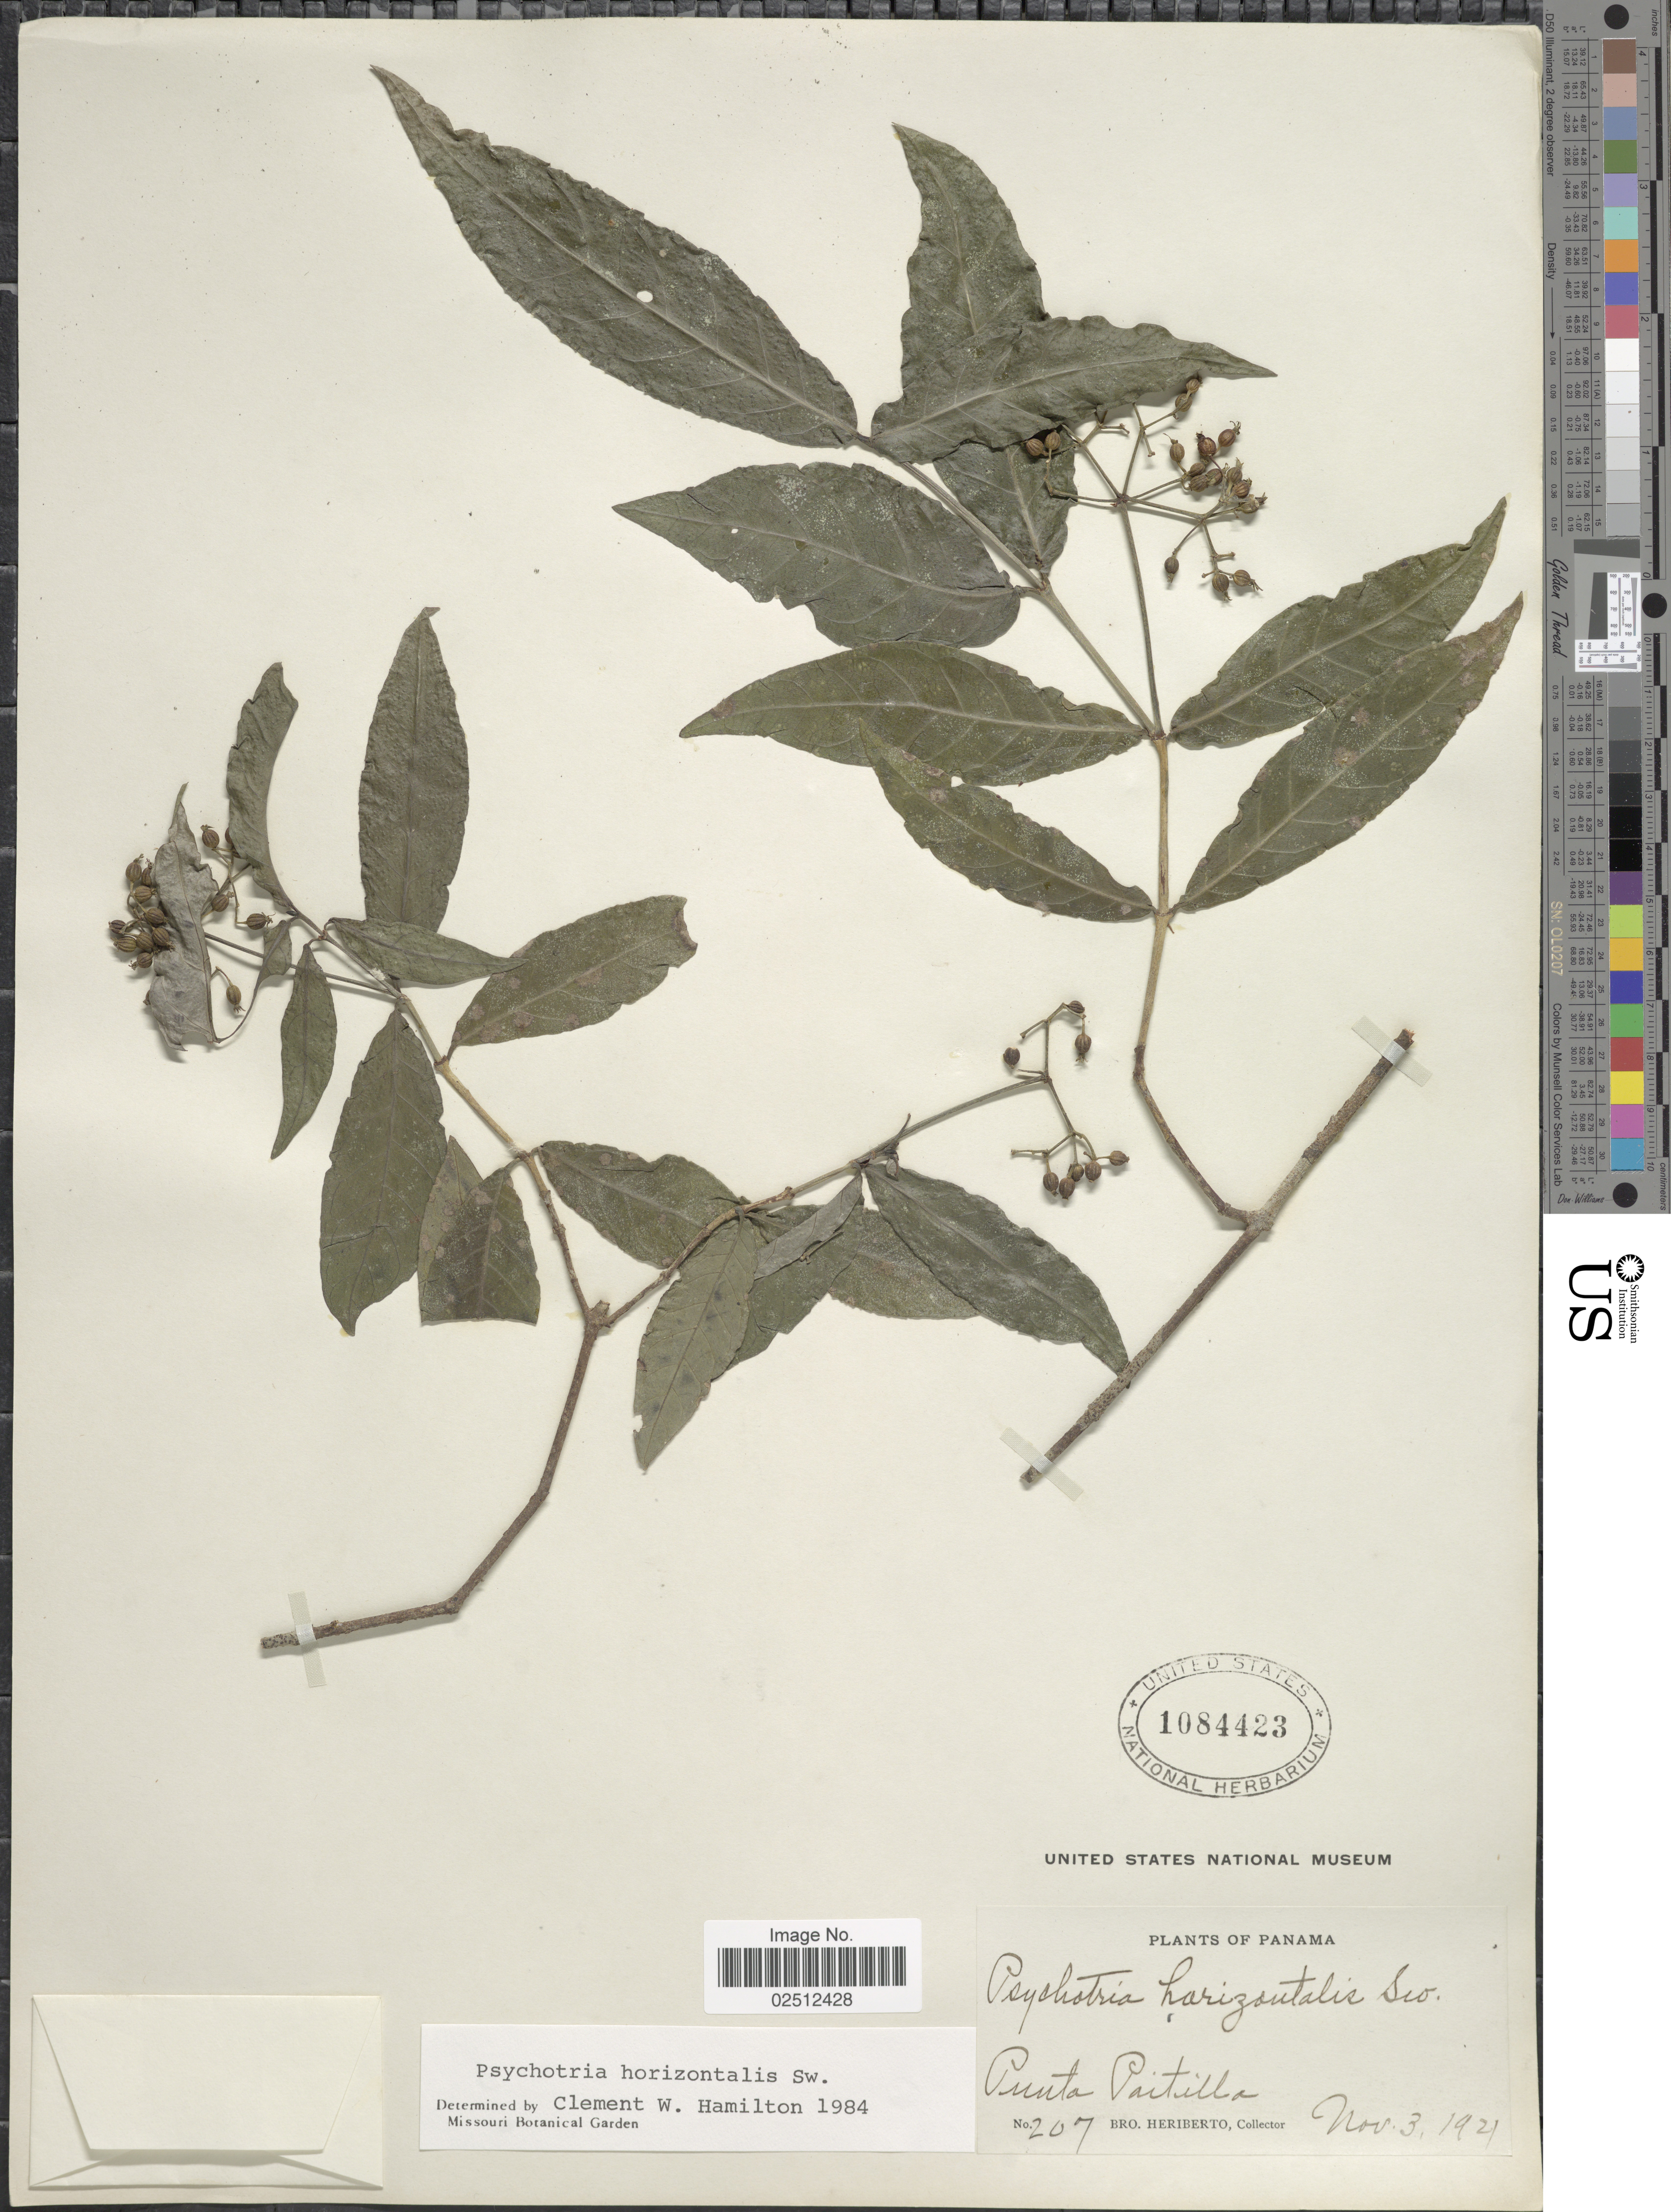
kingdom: Plantae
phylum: Tracheophyta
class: Magnoliopsida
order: Gentianales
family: Rubiaceae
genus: Psychotria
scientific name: Psychotria horizontalis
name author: Sw.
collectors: B. Heriberto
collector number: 207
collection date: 1921-11-03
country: Panama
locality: Punta Paitilla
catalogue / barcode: US 1084423